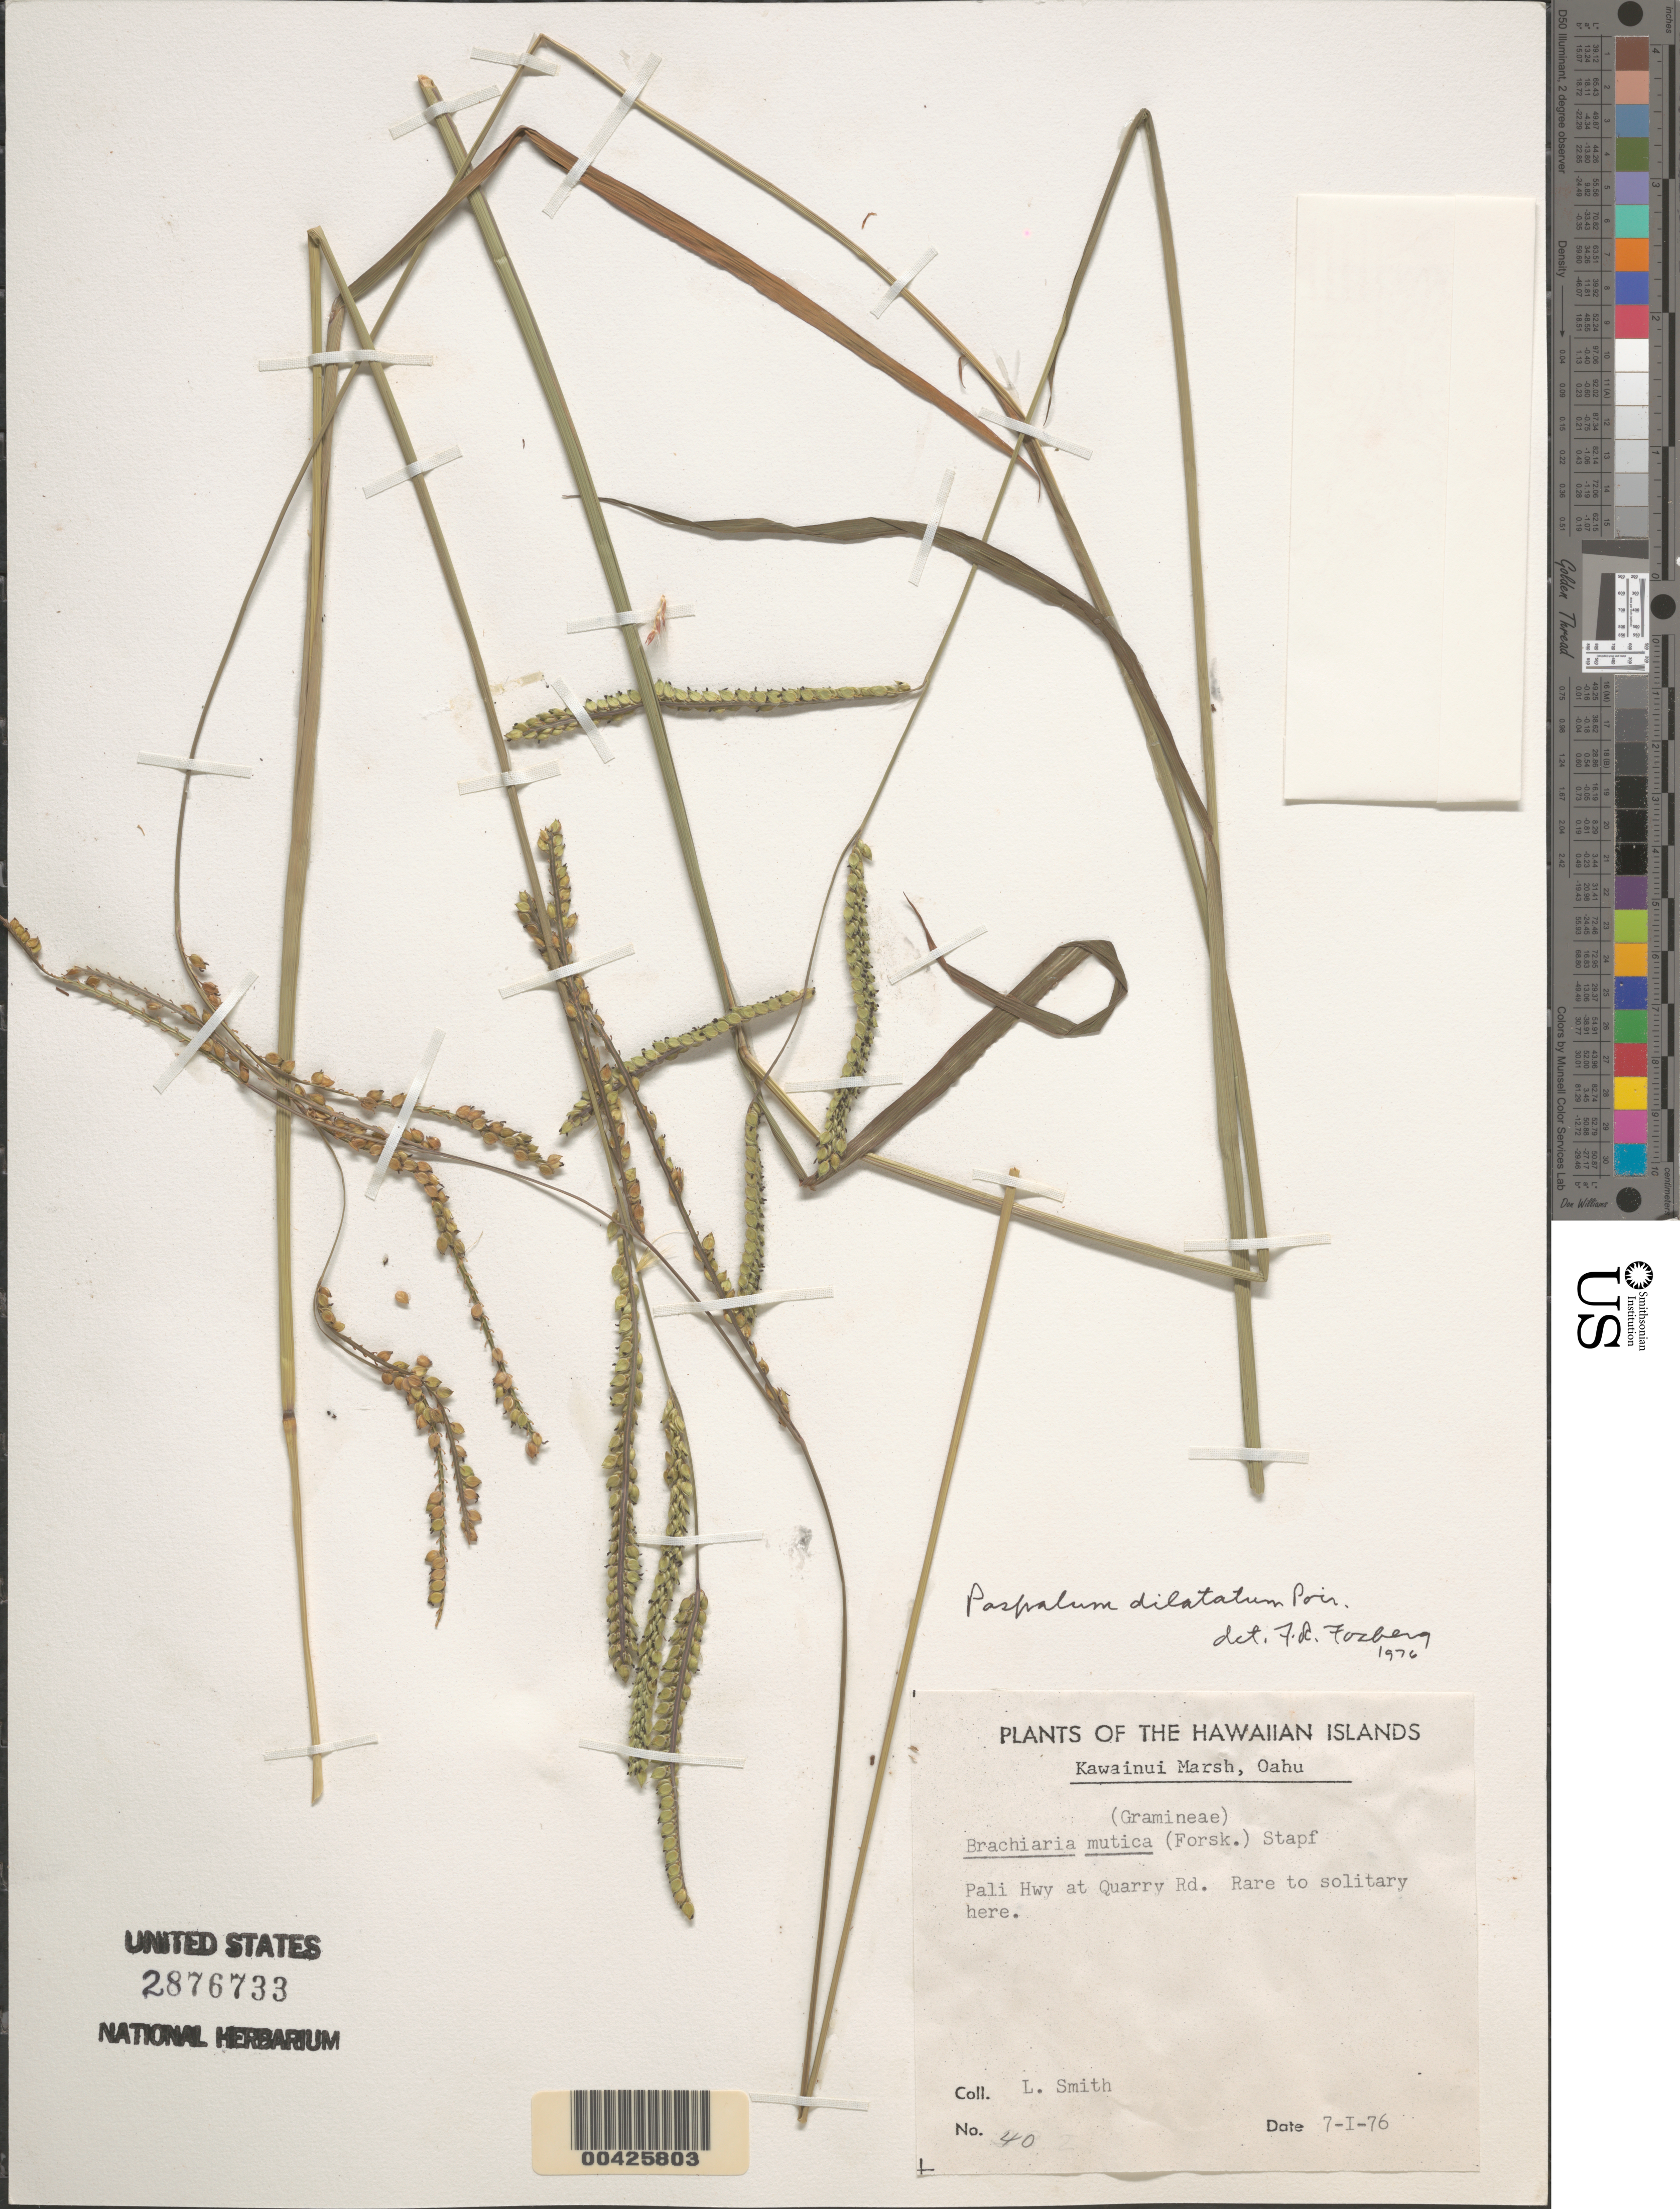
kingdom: Plantae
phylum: Tracheophyta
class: Liliopsida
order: Poales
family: Poaceae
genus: Paspalum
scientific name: Paspalum dilatatum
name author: Poir. in Lam.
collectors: L. Smith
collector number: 40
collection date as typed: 7 Jan 1976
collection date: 1976-01-07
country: United States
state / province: Hawaii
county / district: Honolulu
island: Oahu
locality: Pali Hwy at Quarry Rd., Kawainui Marsh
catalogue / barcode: US 2876733